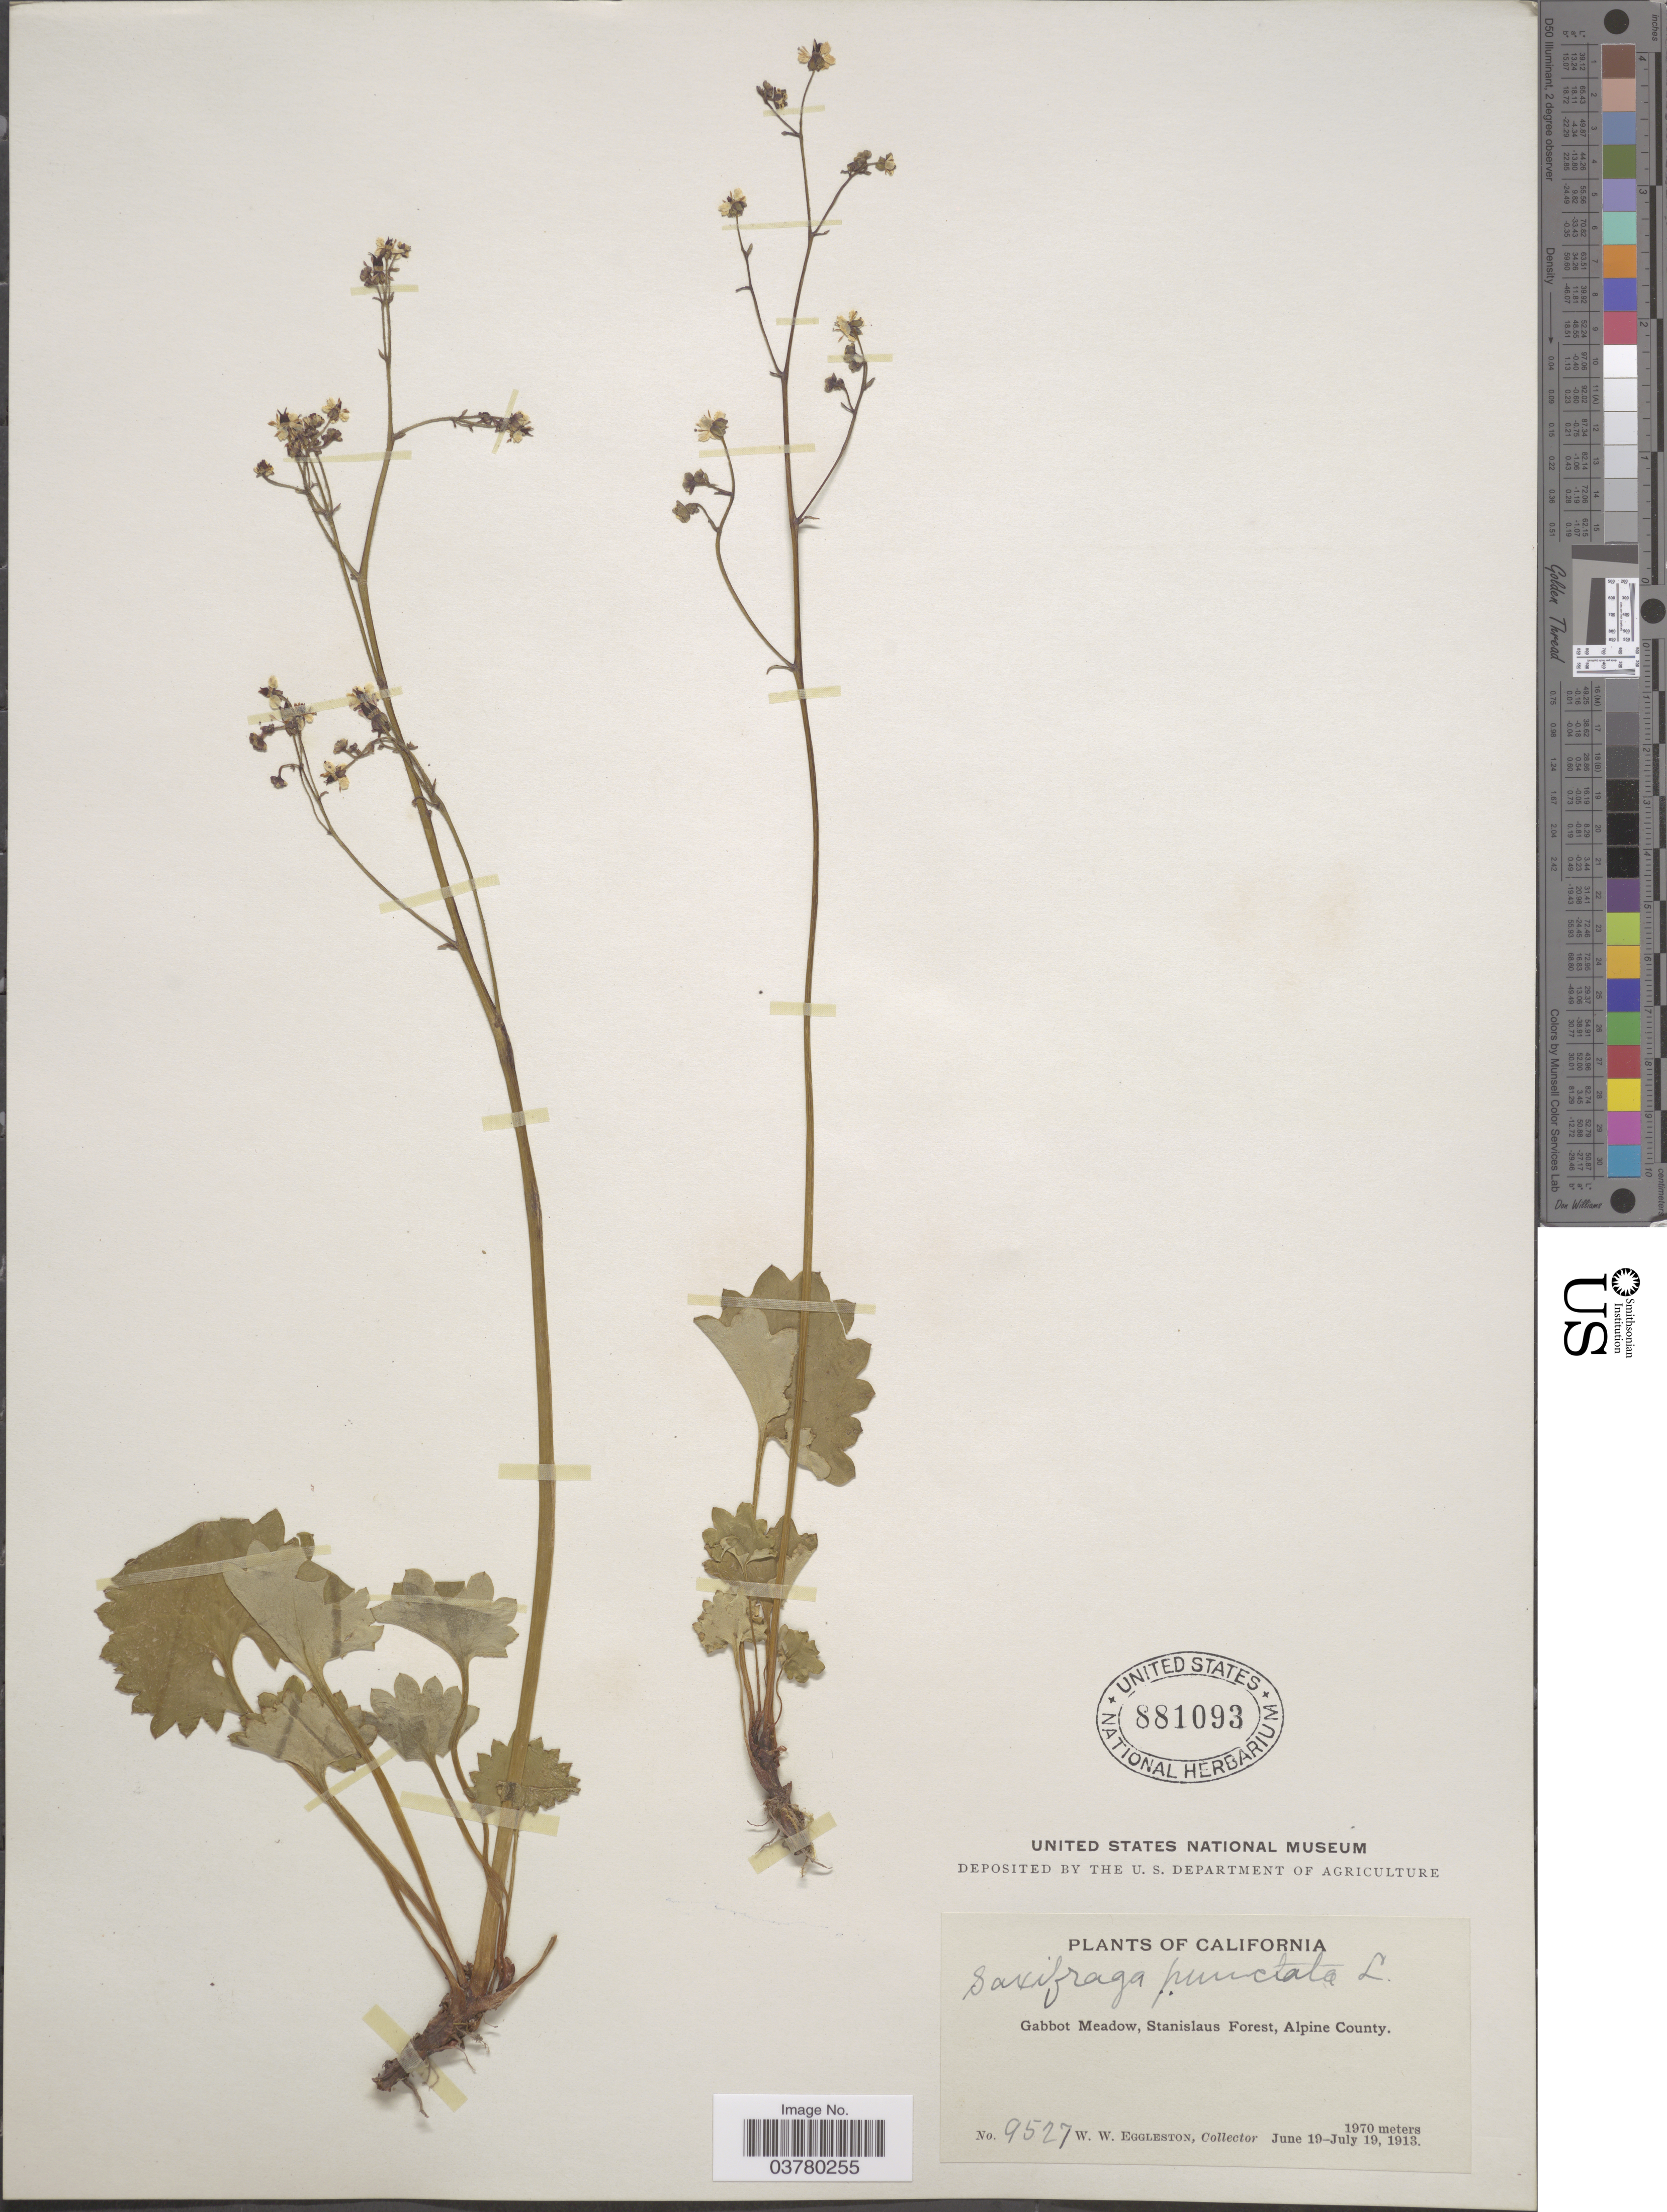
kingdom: Plantae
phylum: Tracheophyta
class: Magnoliopsida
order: Saxifragales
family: Saxifragaceae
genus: Micranthes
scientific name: Micranthes odontoloma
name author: (Piper) A. Heller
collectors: W. W. Eggleston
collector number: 9527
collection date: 1913-06-19/1913-07-19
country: United States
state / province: California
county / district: Alpine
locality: Gabbot Meadow, Stanislaus Forest, Alpine County.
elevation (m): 1970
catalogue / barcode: US 881093